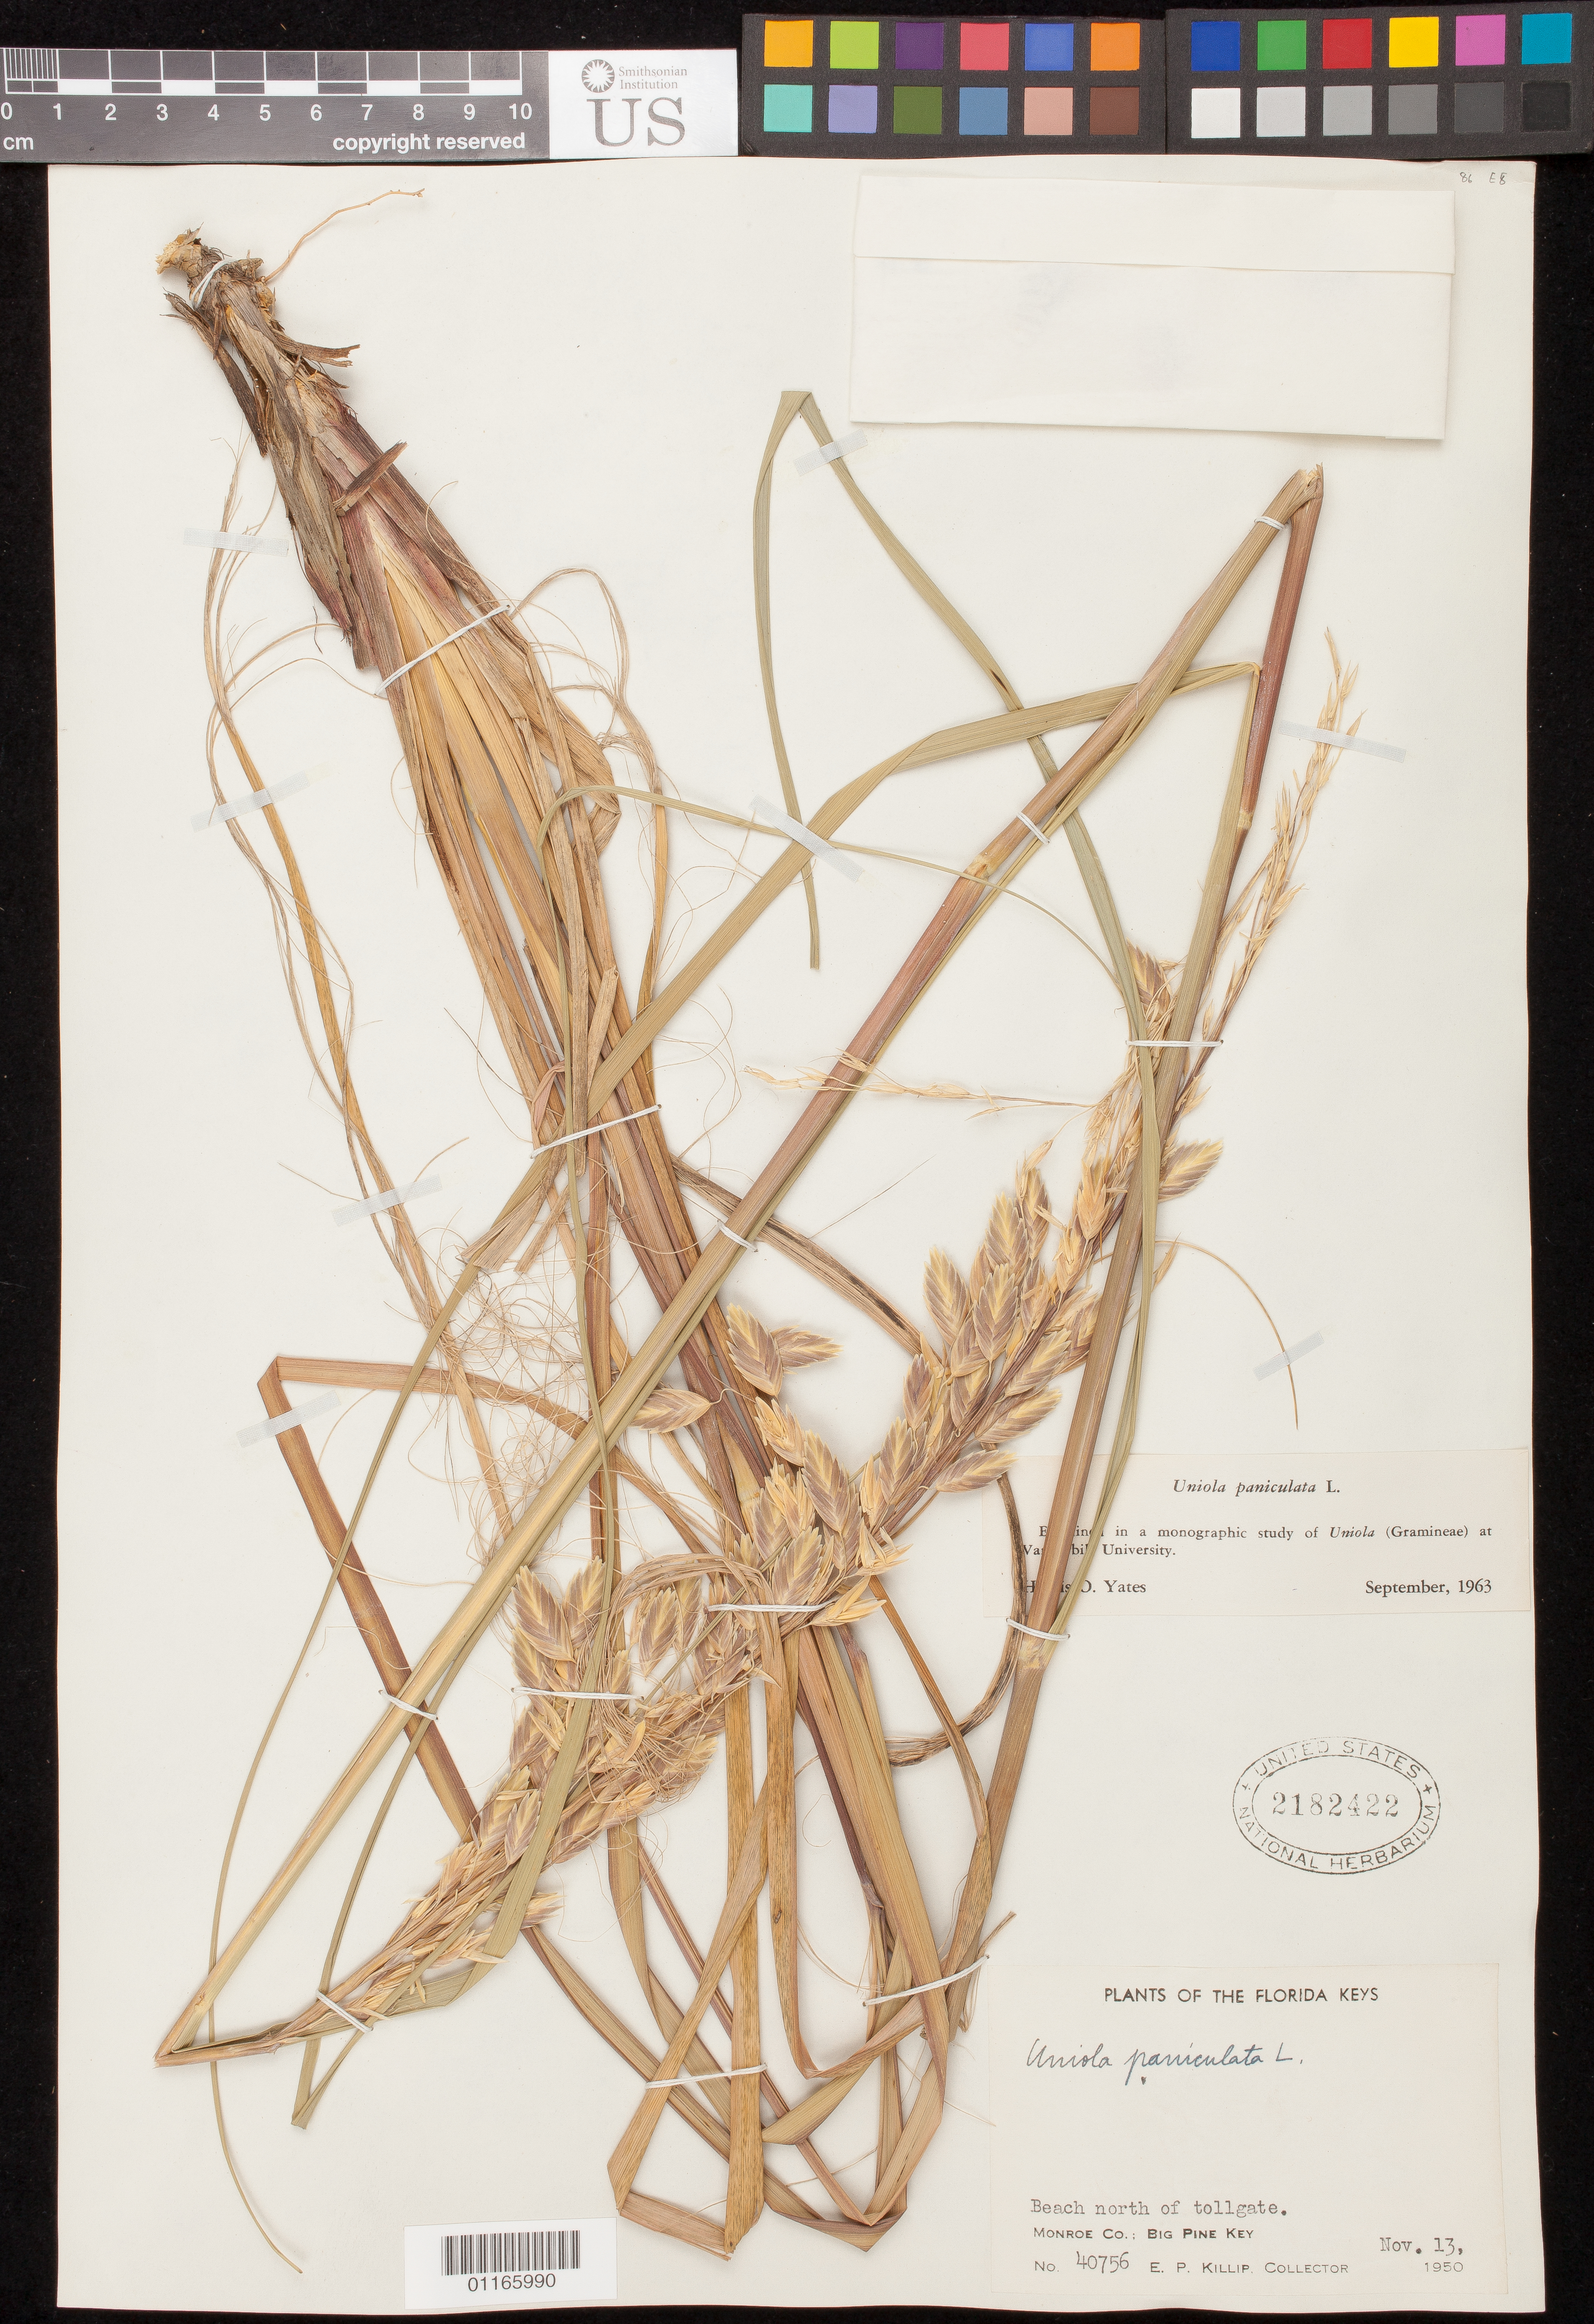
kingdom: Plantae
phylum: Tracheophyta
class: Liliopsida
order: Poales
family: Poaceae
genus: Uniola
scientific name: Uniola paniculata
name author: L.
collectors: E. P. Killip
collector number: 40756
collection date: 1950-11-13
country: United States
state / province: Florida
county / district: Monroe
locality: Big Pine Key. Beach north of tollgate.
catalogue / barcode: US 2182422